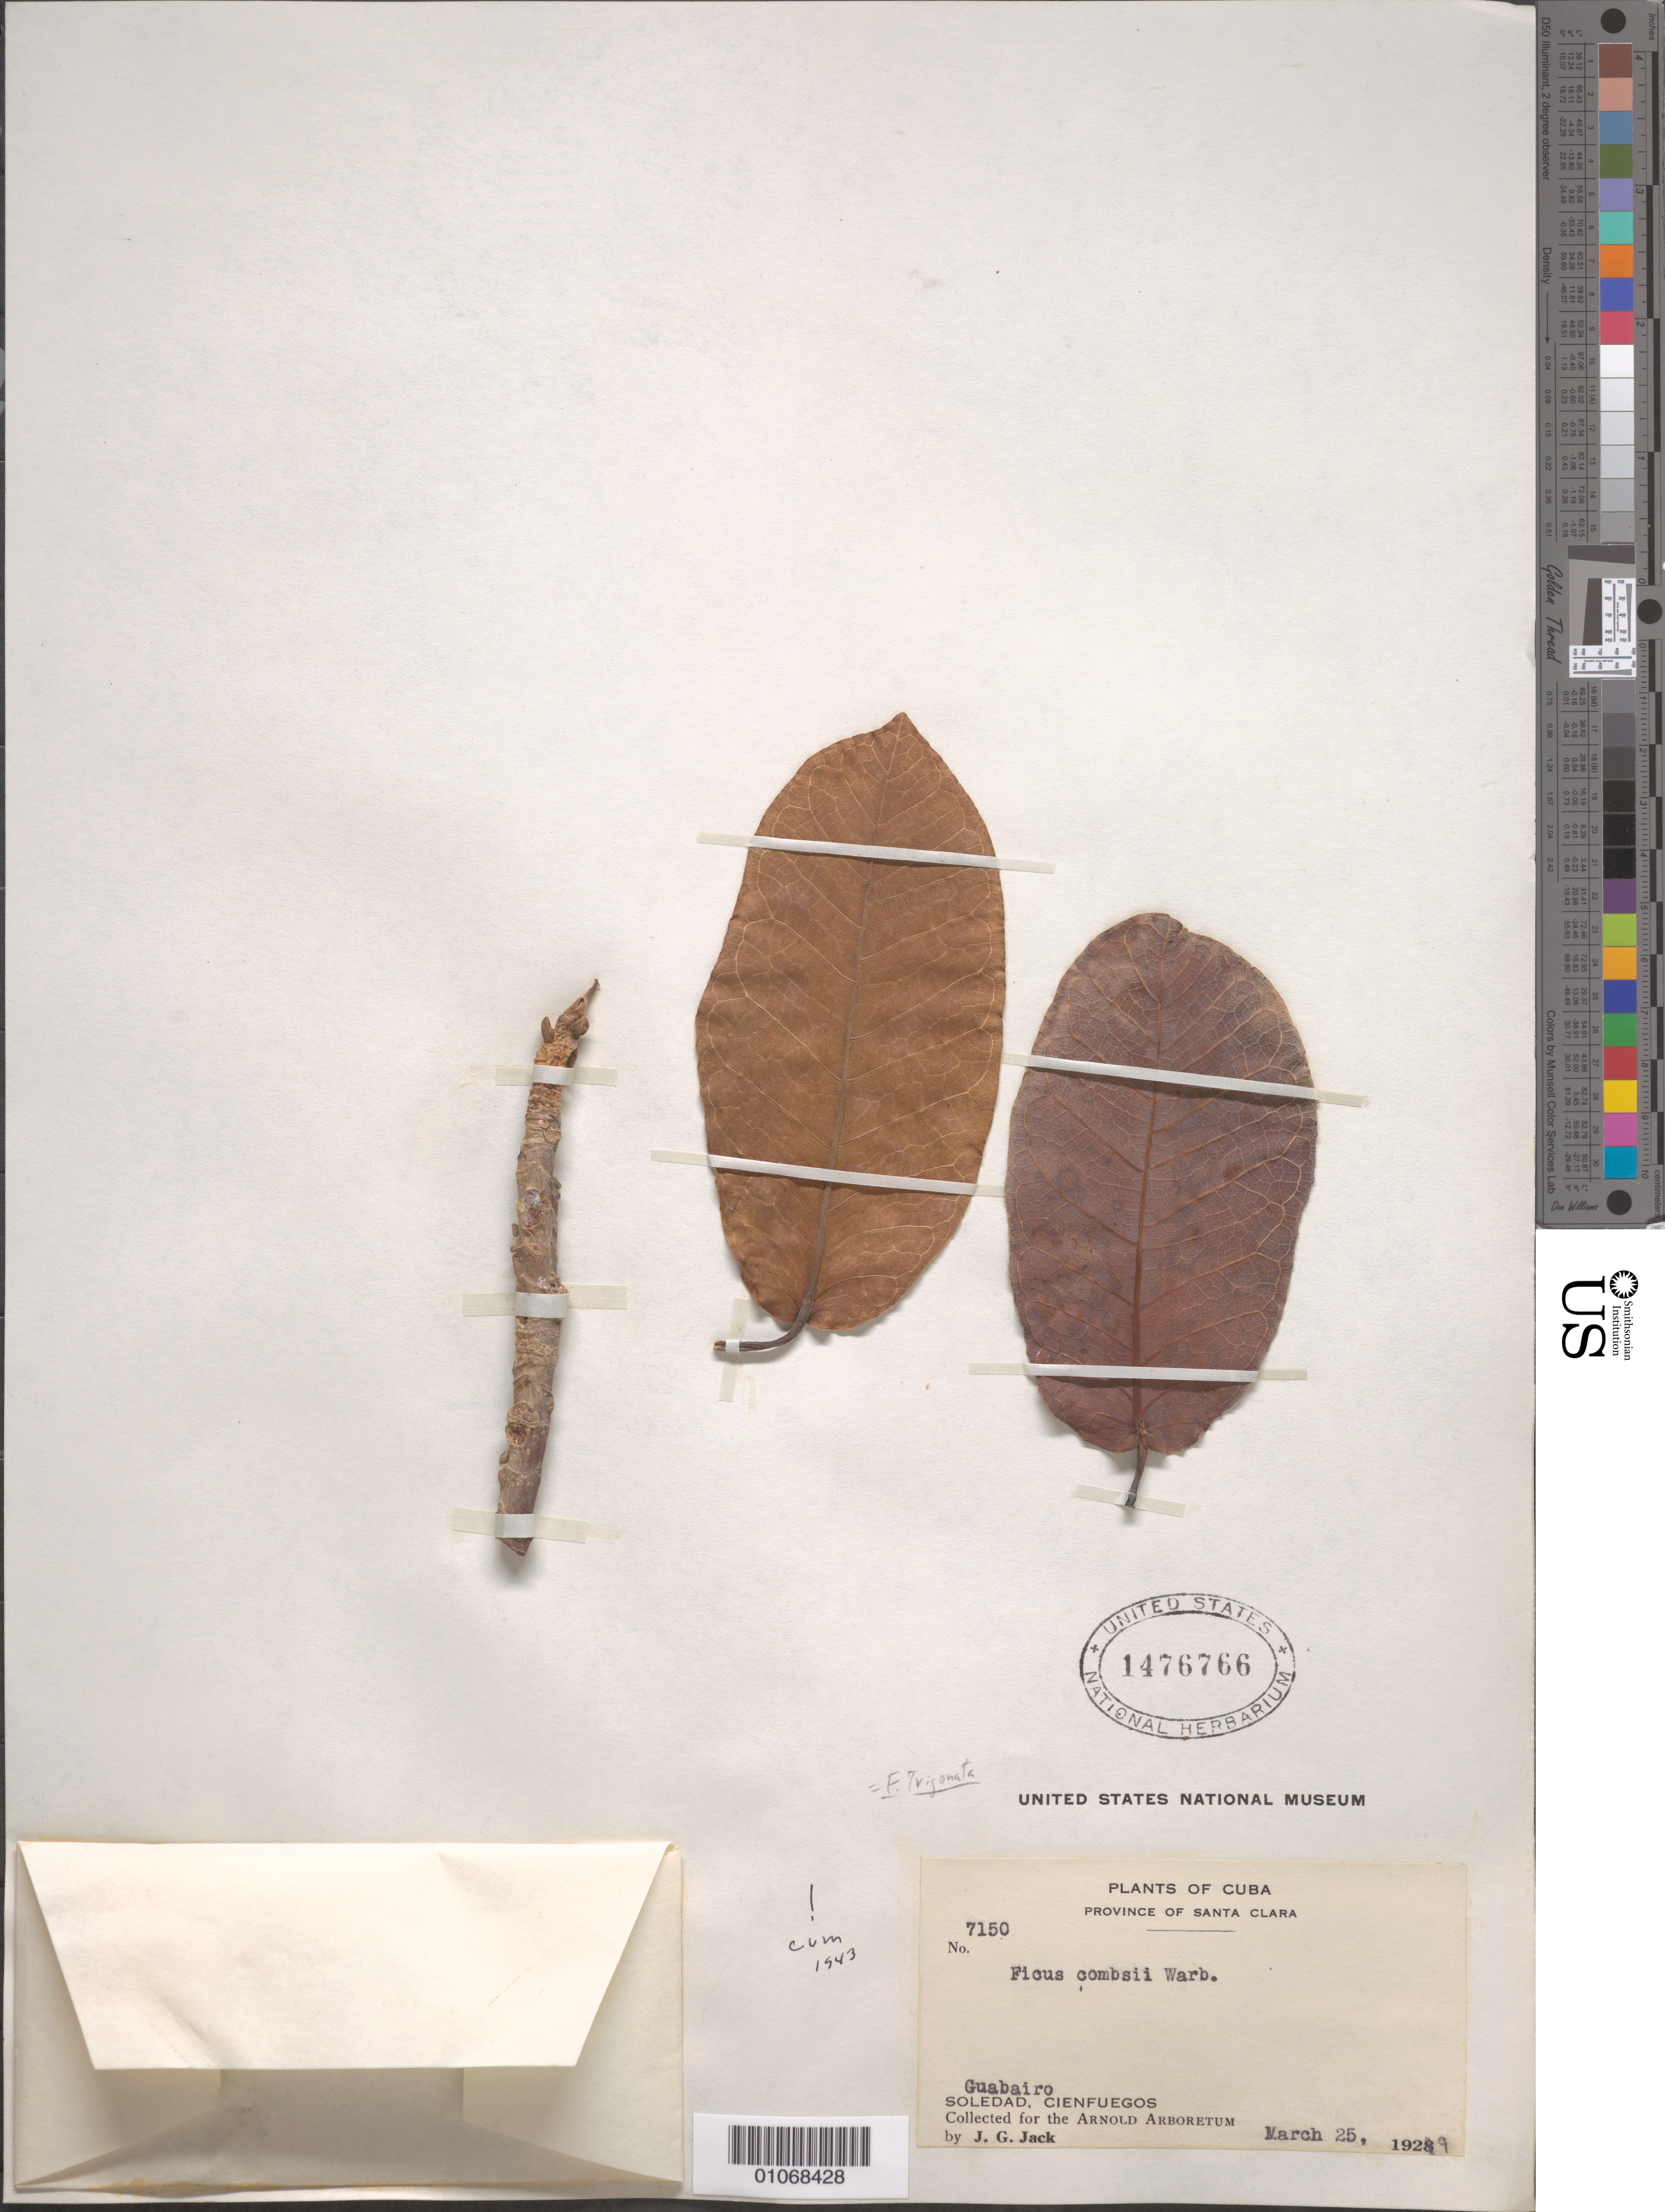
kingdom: Plantae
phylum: Tracheophyta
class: Magnoliopsida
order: Rosales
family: Moraceae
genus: Ficus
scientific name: Ficus trigonata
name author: L.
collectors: J. G. Jack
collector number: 7150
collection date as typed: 25 Mar 1929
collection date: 1929-03-25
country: Cuba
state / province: Cienfuegos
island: Cuba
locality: Guabairo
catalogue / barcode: US 1476766